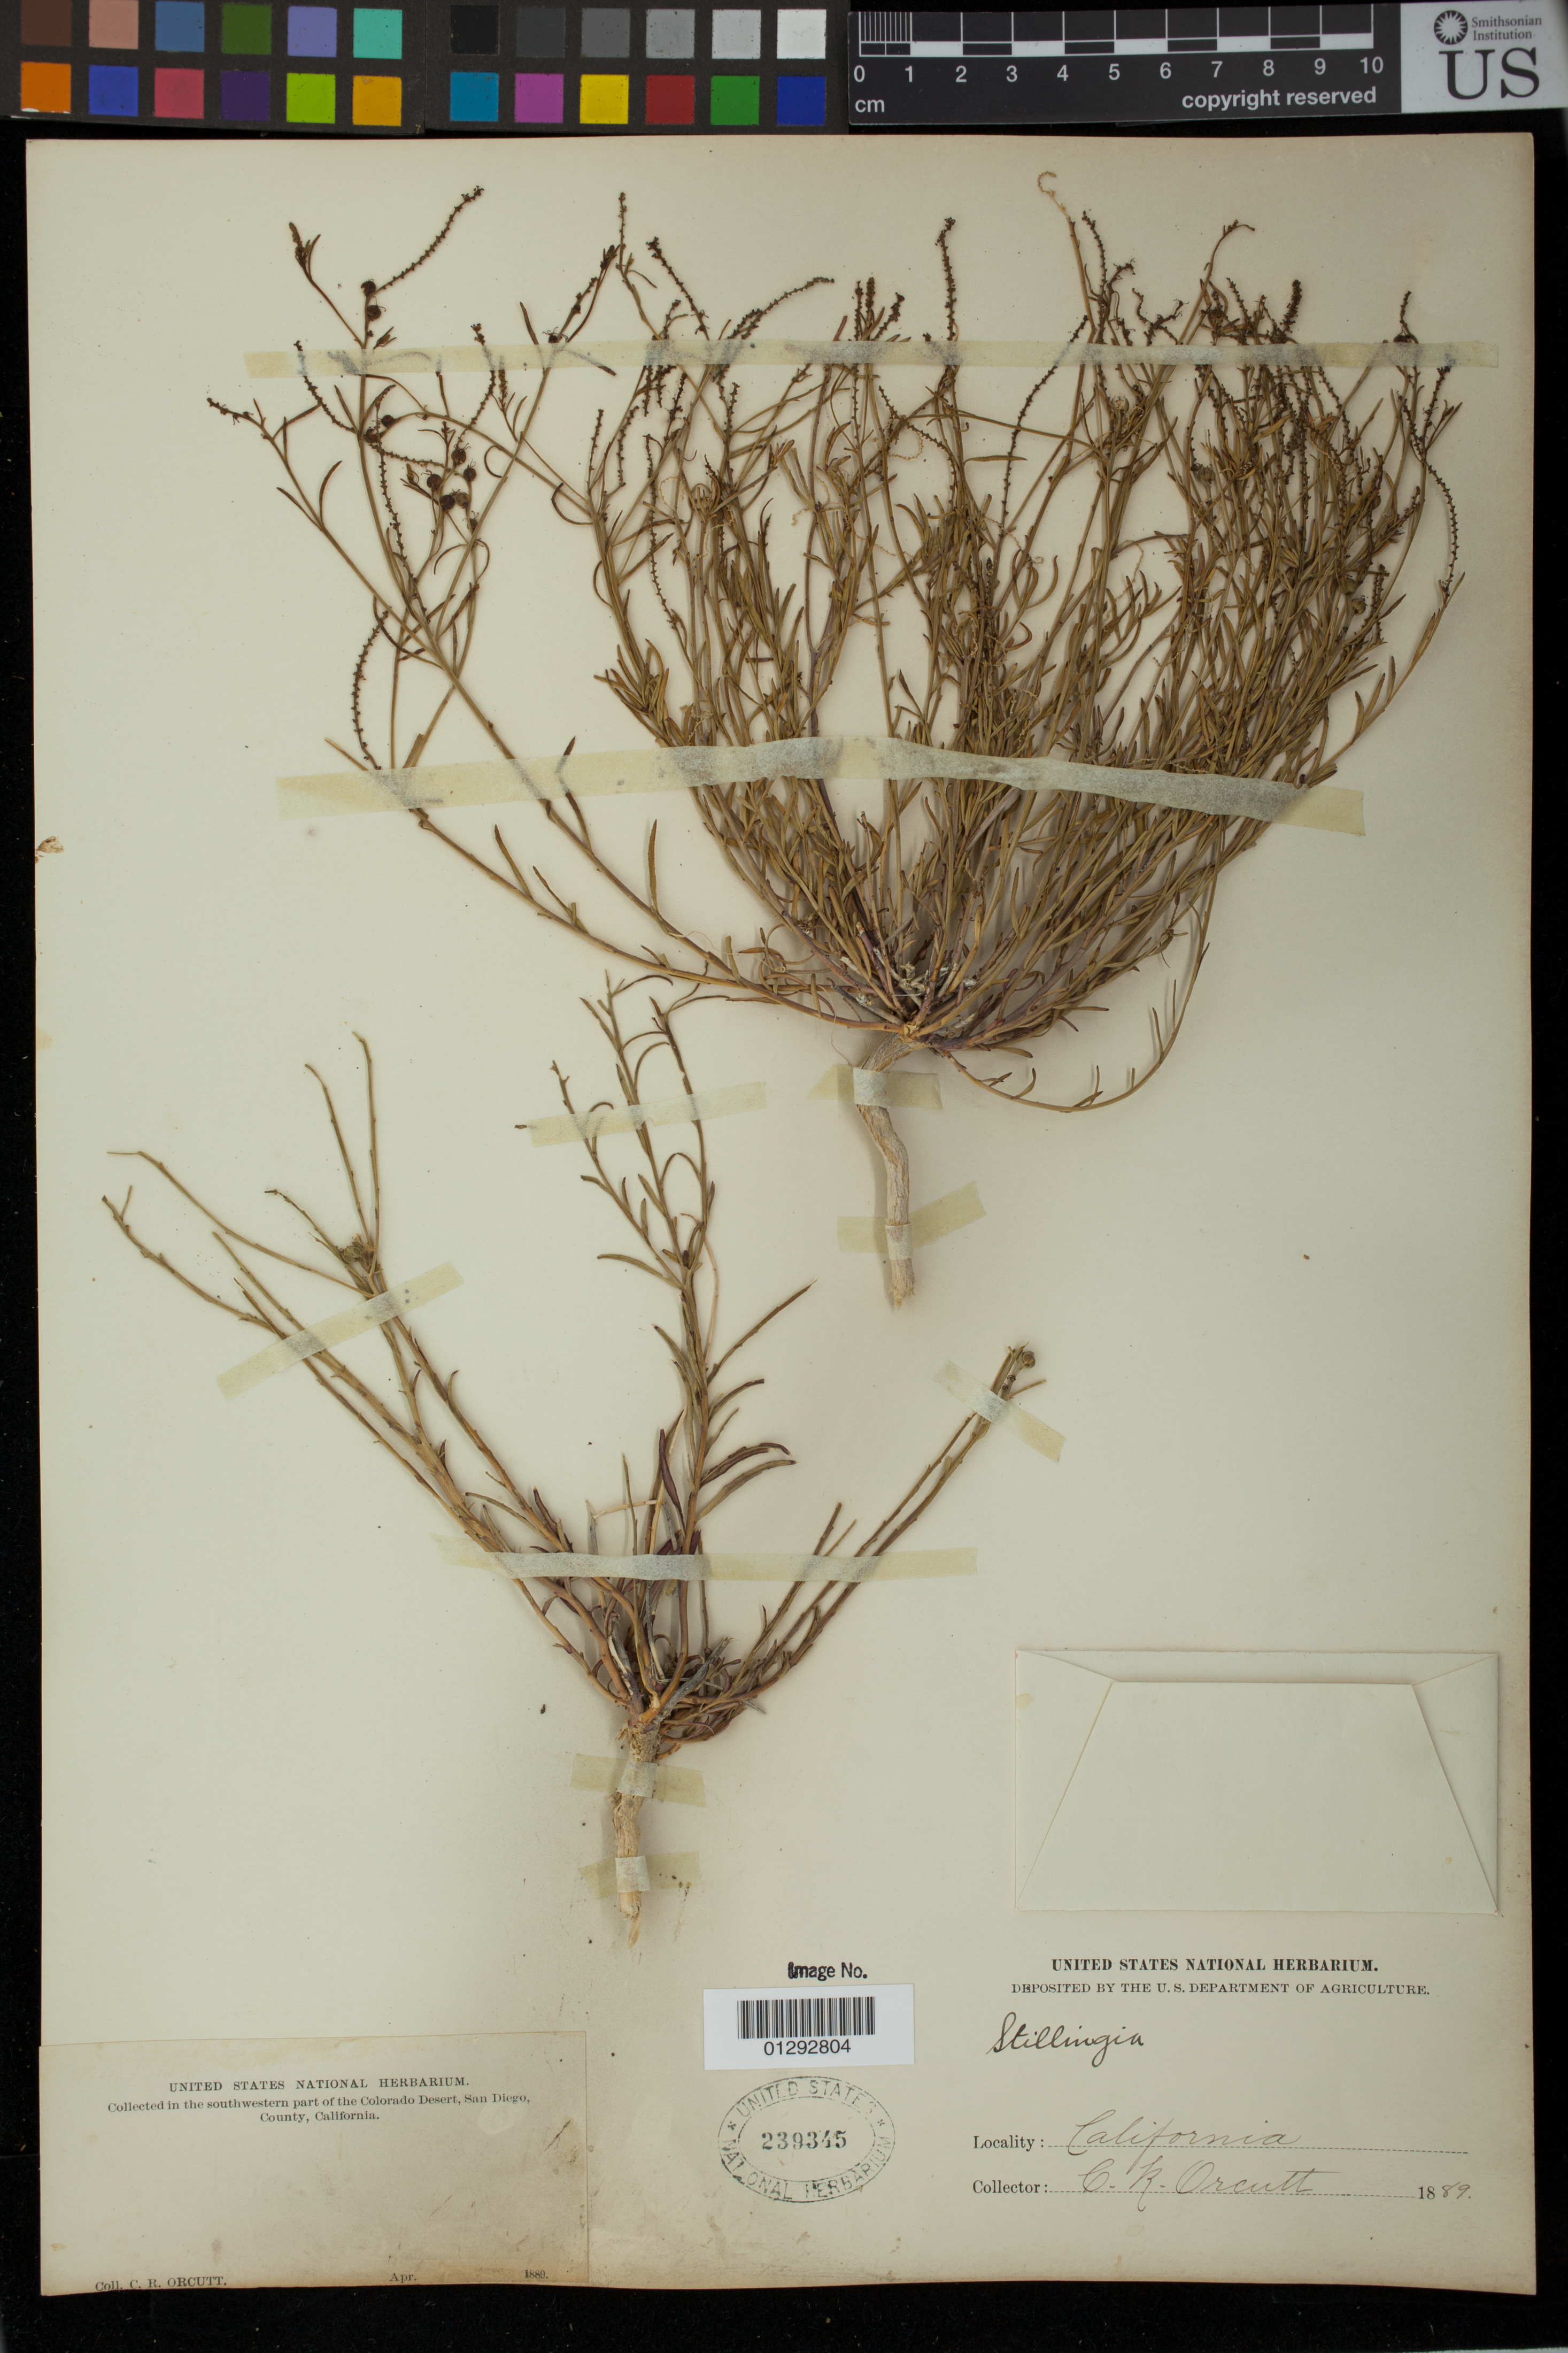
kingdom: Plantae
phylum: Tracheophyta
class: Magnoliopsida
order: Malpighiales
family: Euphorbiaceae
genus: Stillingia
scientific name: Stillingia linearifolia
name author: S. Watson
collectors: C. R. Orcutt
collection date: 1889-04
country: United States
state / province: California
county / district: San Diego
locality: Southwestern part of the Colorado Desert, San Diego County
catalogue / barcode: US 239345